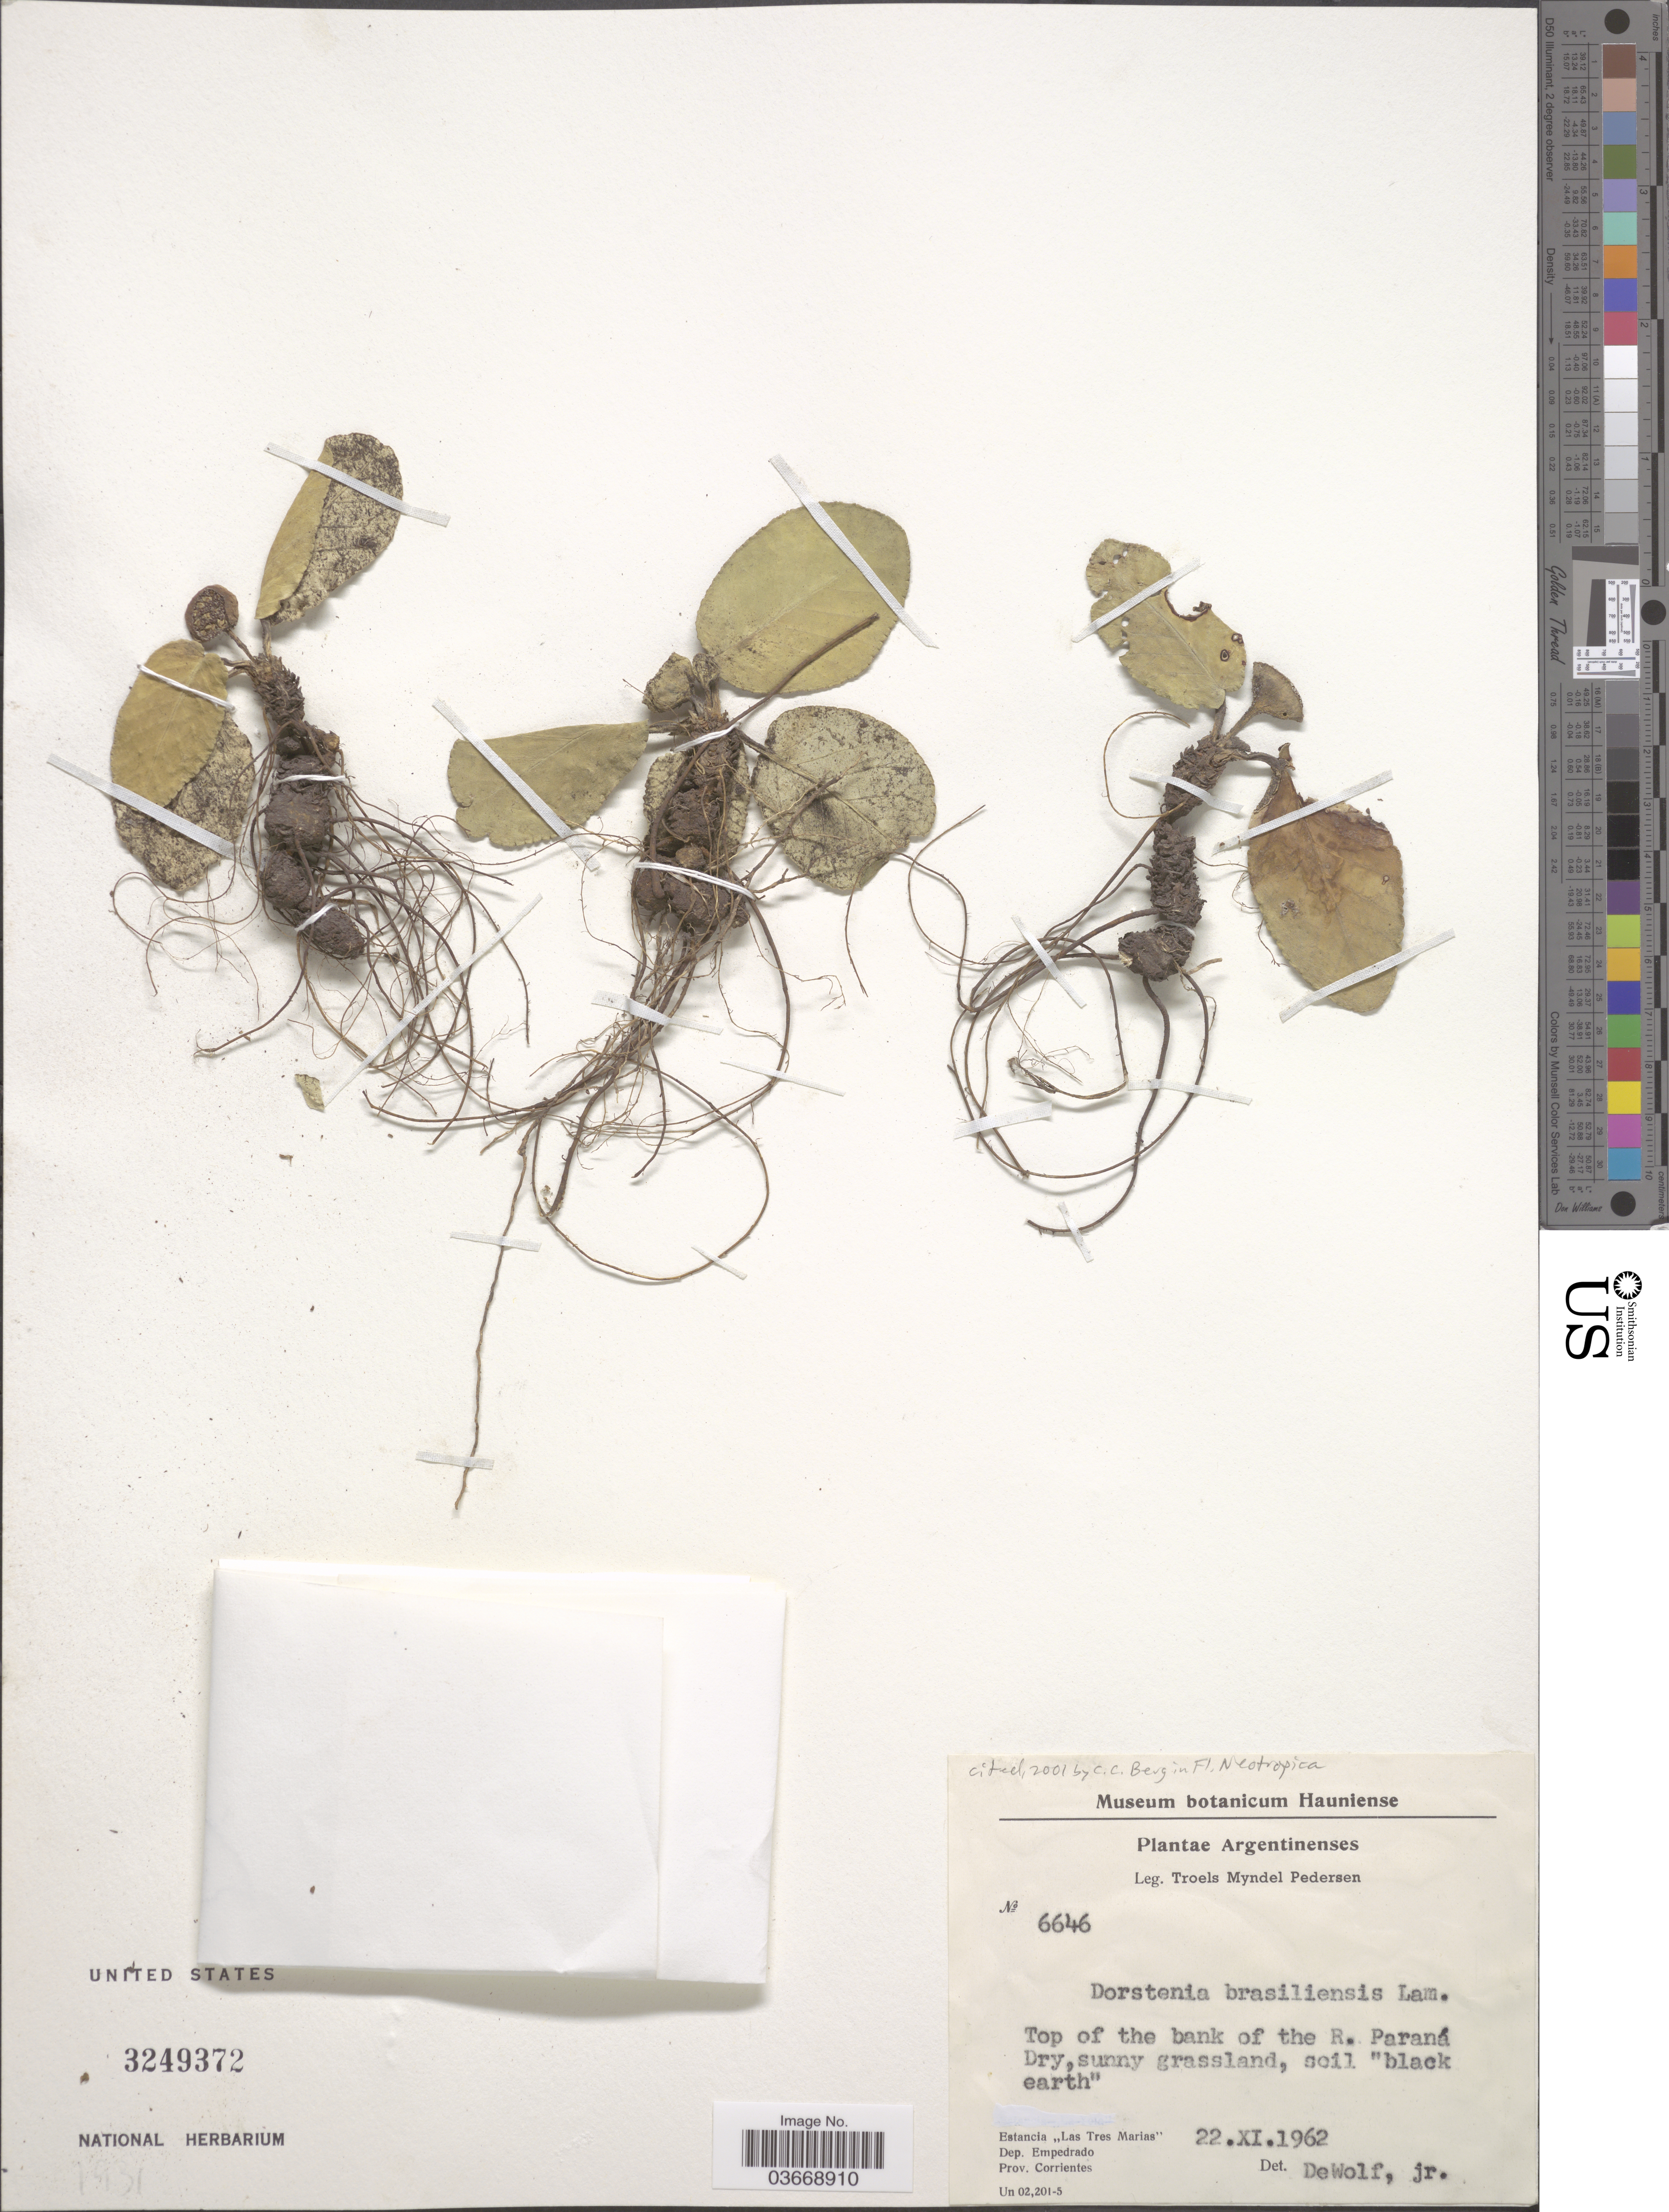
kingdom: Plantae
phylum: Tracheophyta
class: Magnoliopsida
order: Rosales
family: Moraceae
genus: Dorstenia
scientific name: Dorstenia brasiliensis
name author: Lam.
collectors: T. Pederson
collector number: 6646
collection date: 1962-11-22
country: Argentina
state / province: Corrientes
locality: Top of the bank of the R. Paraná. Estancia "Las Tres Marias". Dep. Empedrado.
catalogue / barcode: US 3249372